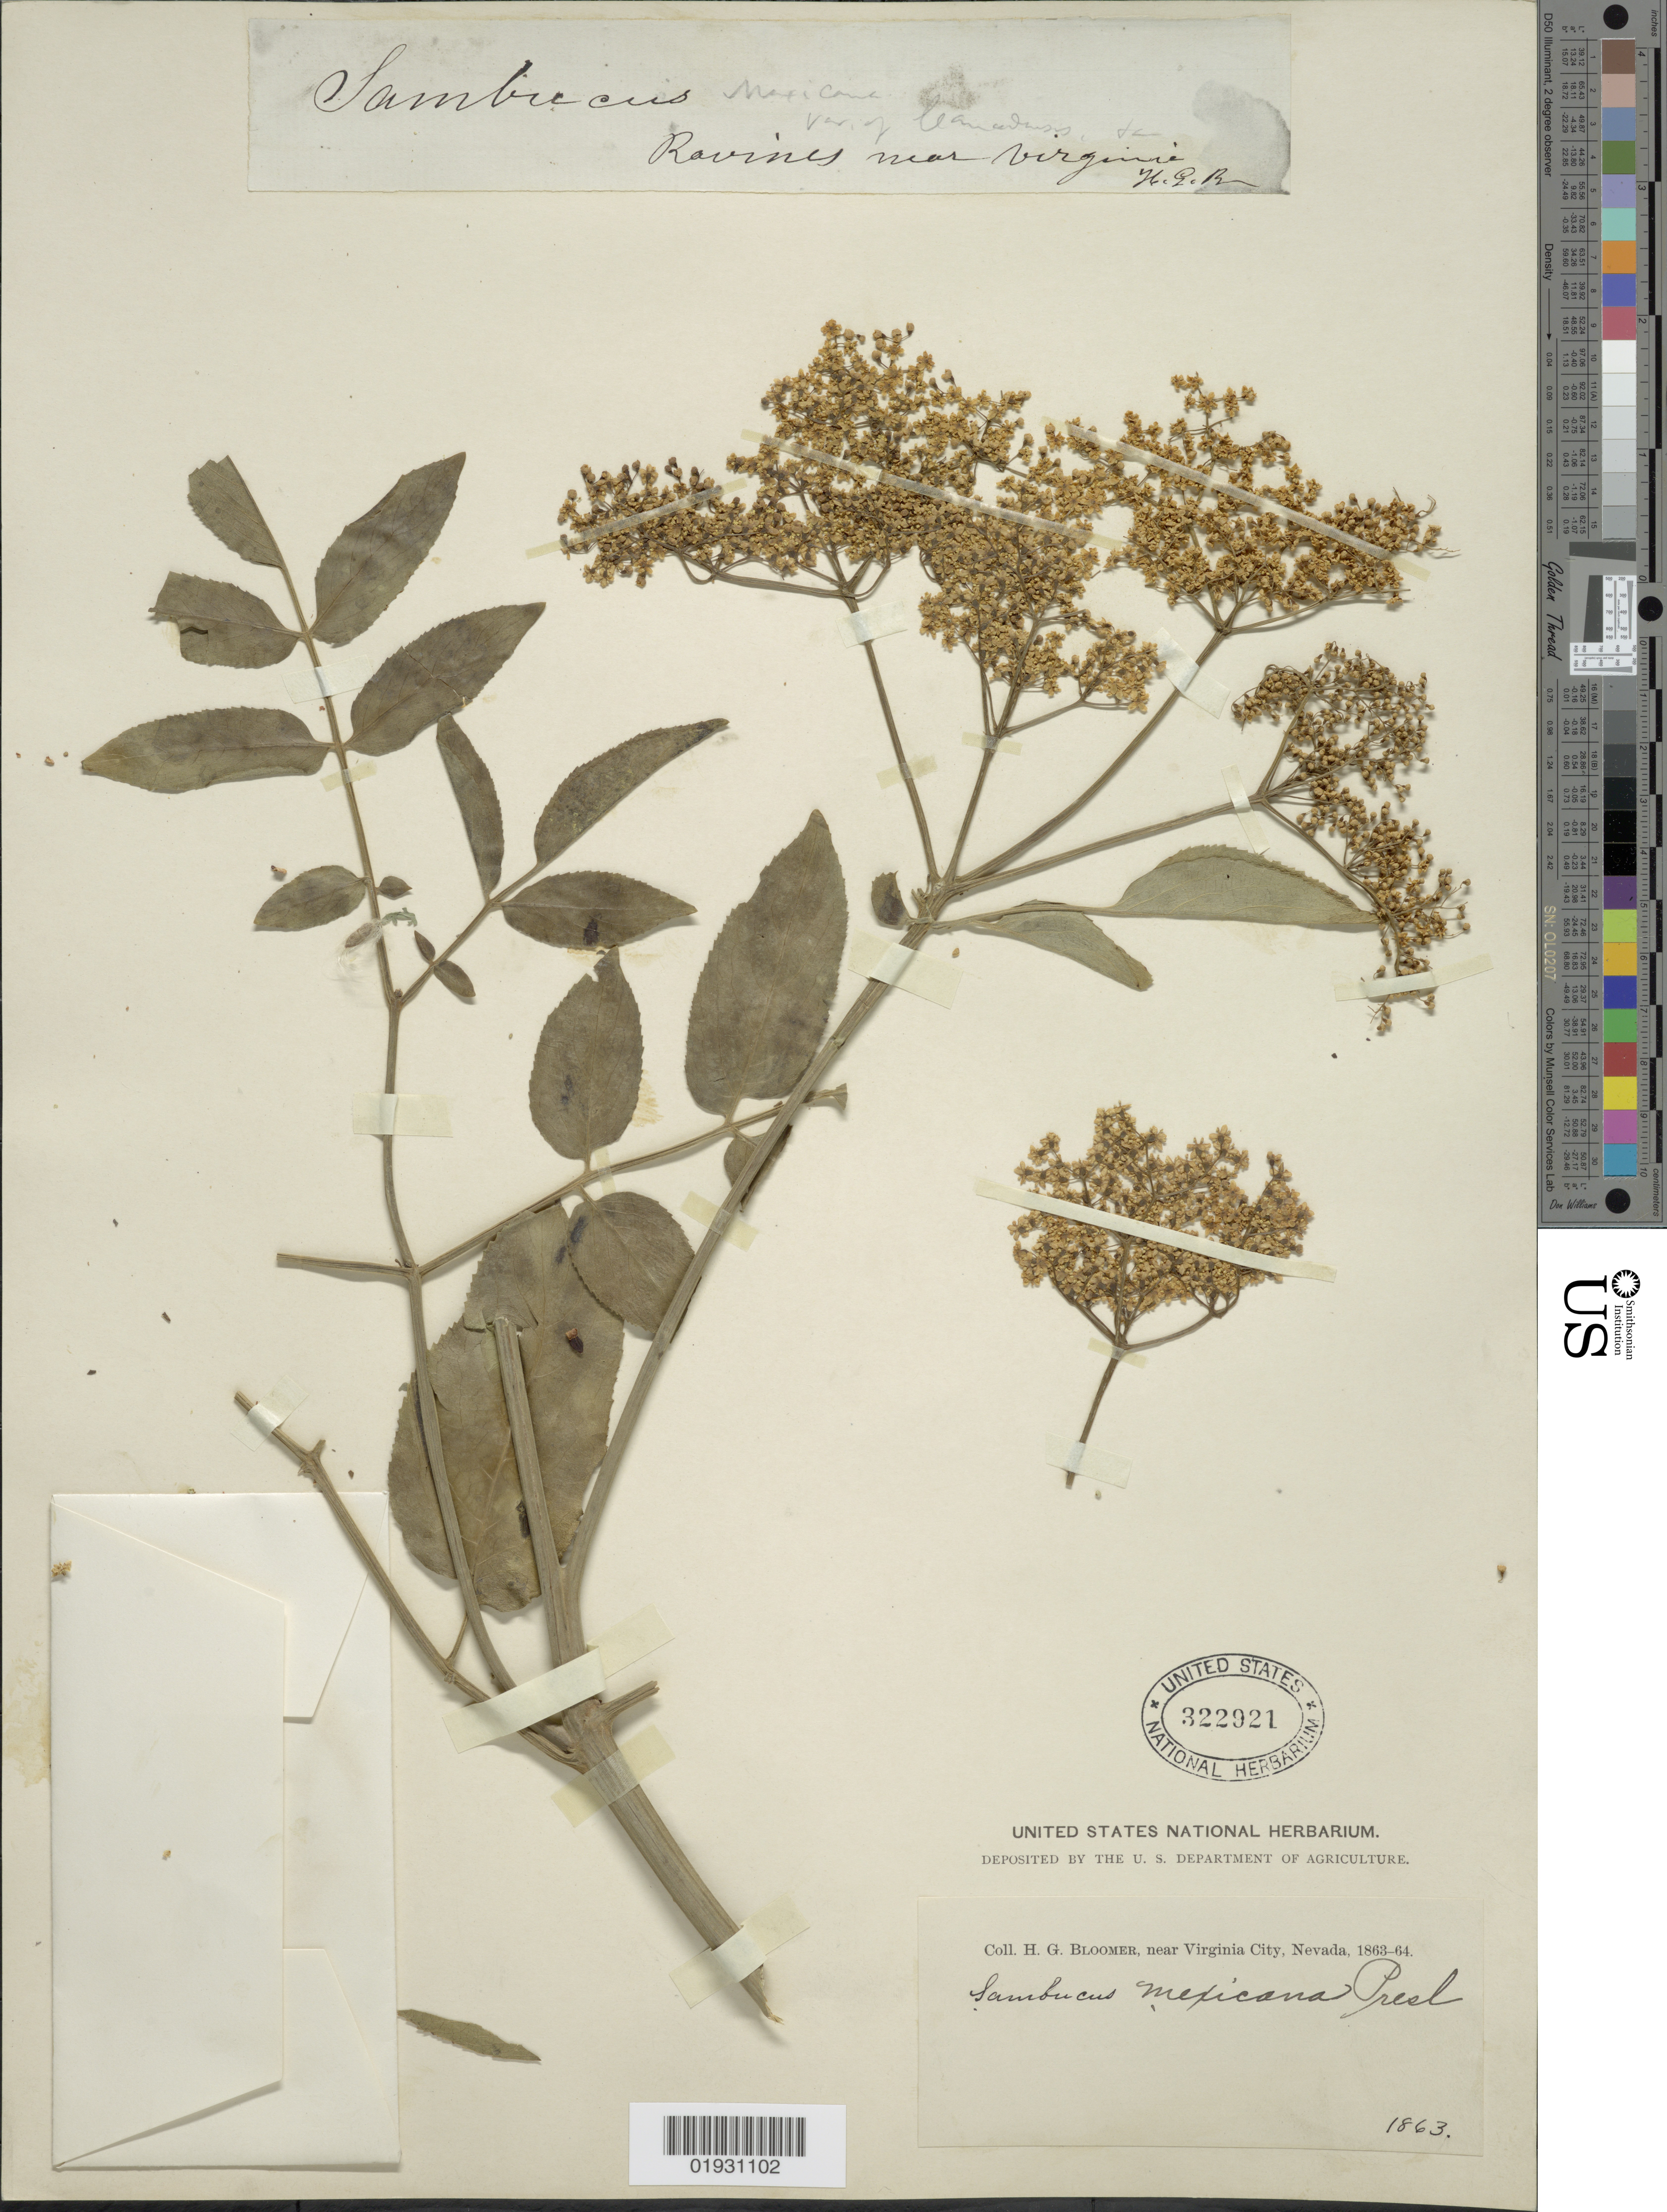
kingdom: Plantae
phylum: Tracheophyta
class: Magnoliopsida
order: Dipsacales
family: Viburnaceae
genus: Sambucus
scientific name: Sambucus mexicana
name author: C. Presl ex DC.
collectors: H. Bloomer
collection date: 1863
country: United States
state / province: Nevada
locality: Near Virginia City.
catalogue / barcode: US 322921